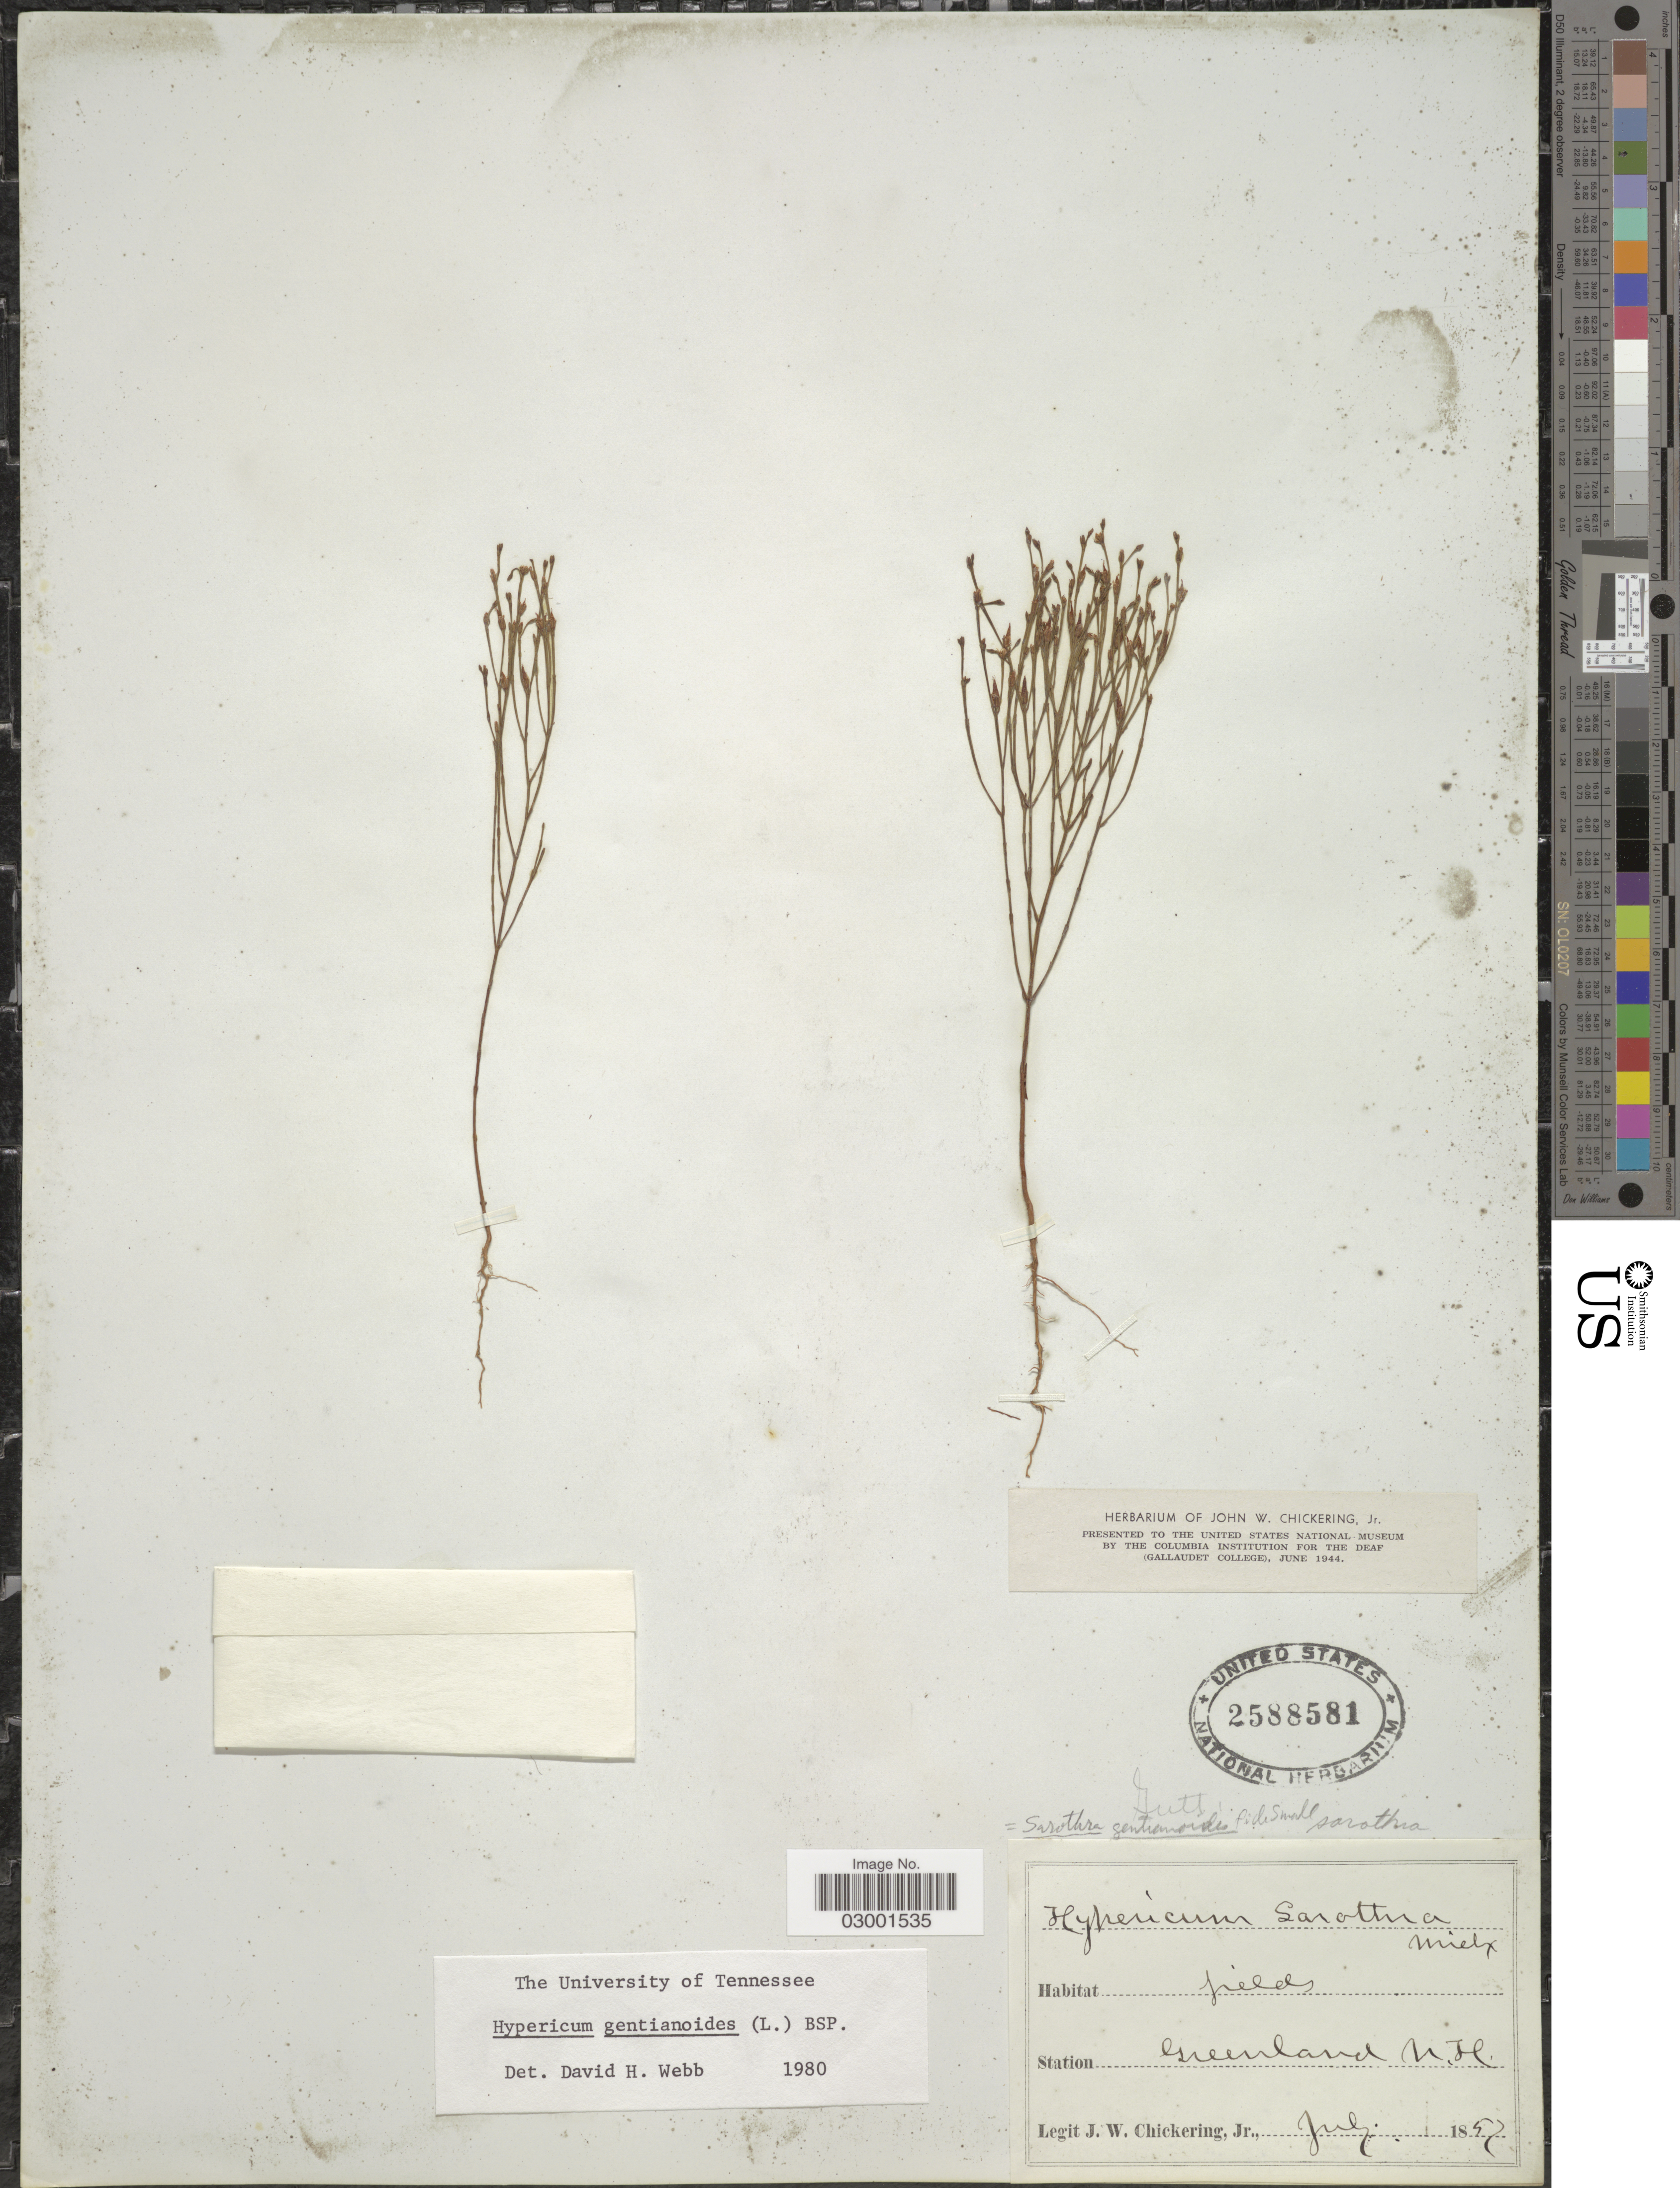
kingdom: Plantae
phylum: Tracheophyta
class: Magnoliopsida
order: Malpighiales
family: Hypericaceae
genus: Hypericum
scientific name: Hypericum gentianoides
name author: (L.) Britton, Stearns & Poggenb.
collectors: J. W. Chickering Jr.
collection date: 1852-07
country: United States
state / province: New Hampshire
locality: Greenland, N. H.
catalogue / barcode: US 2588581